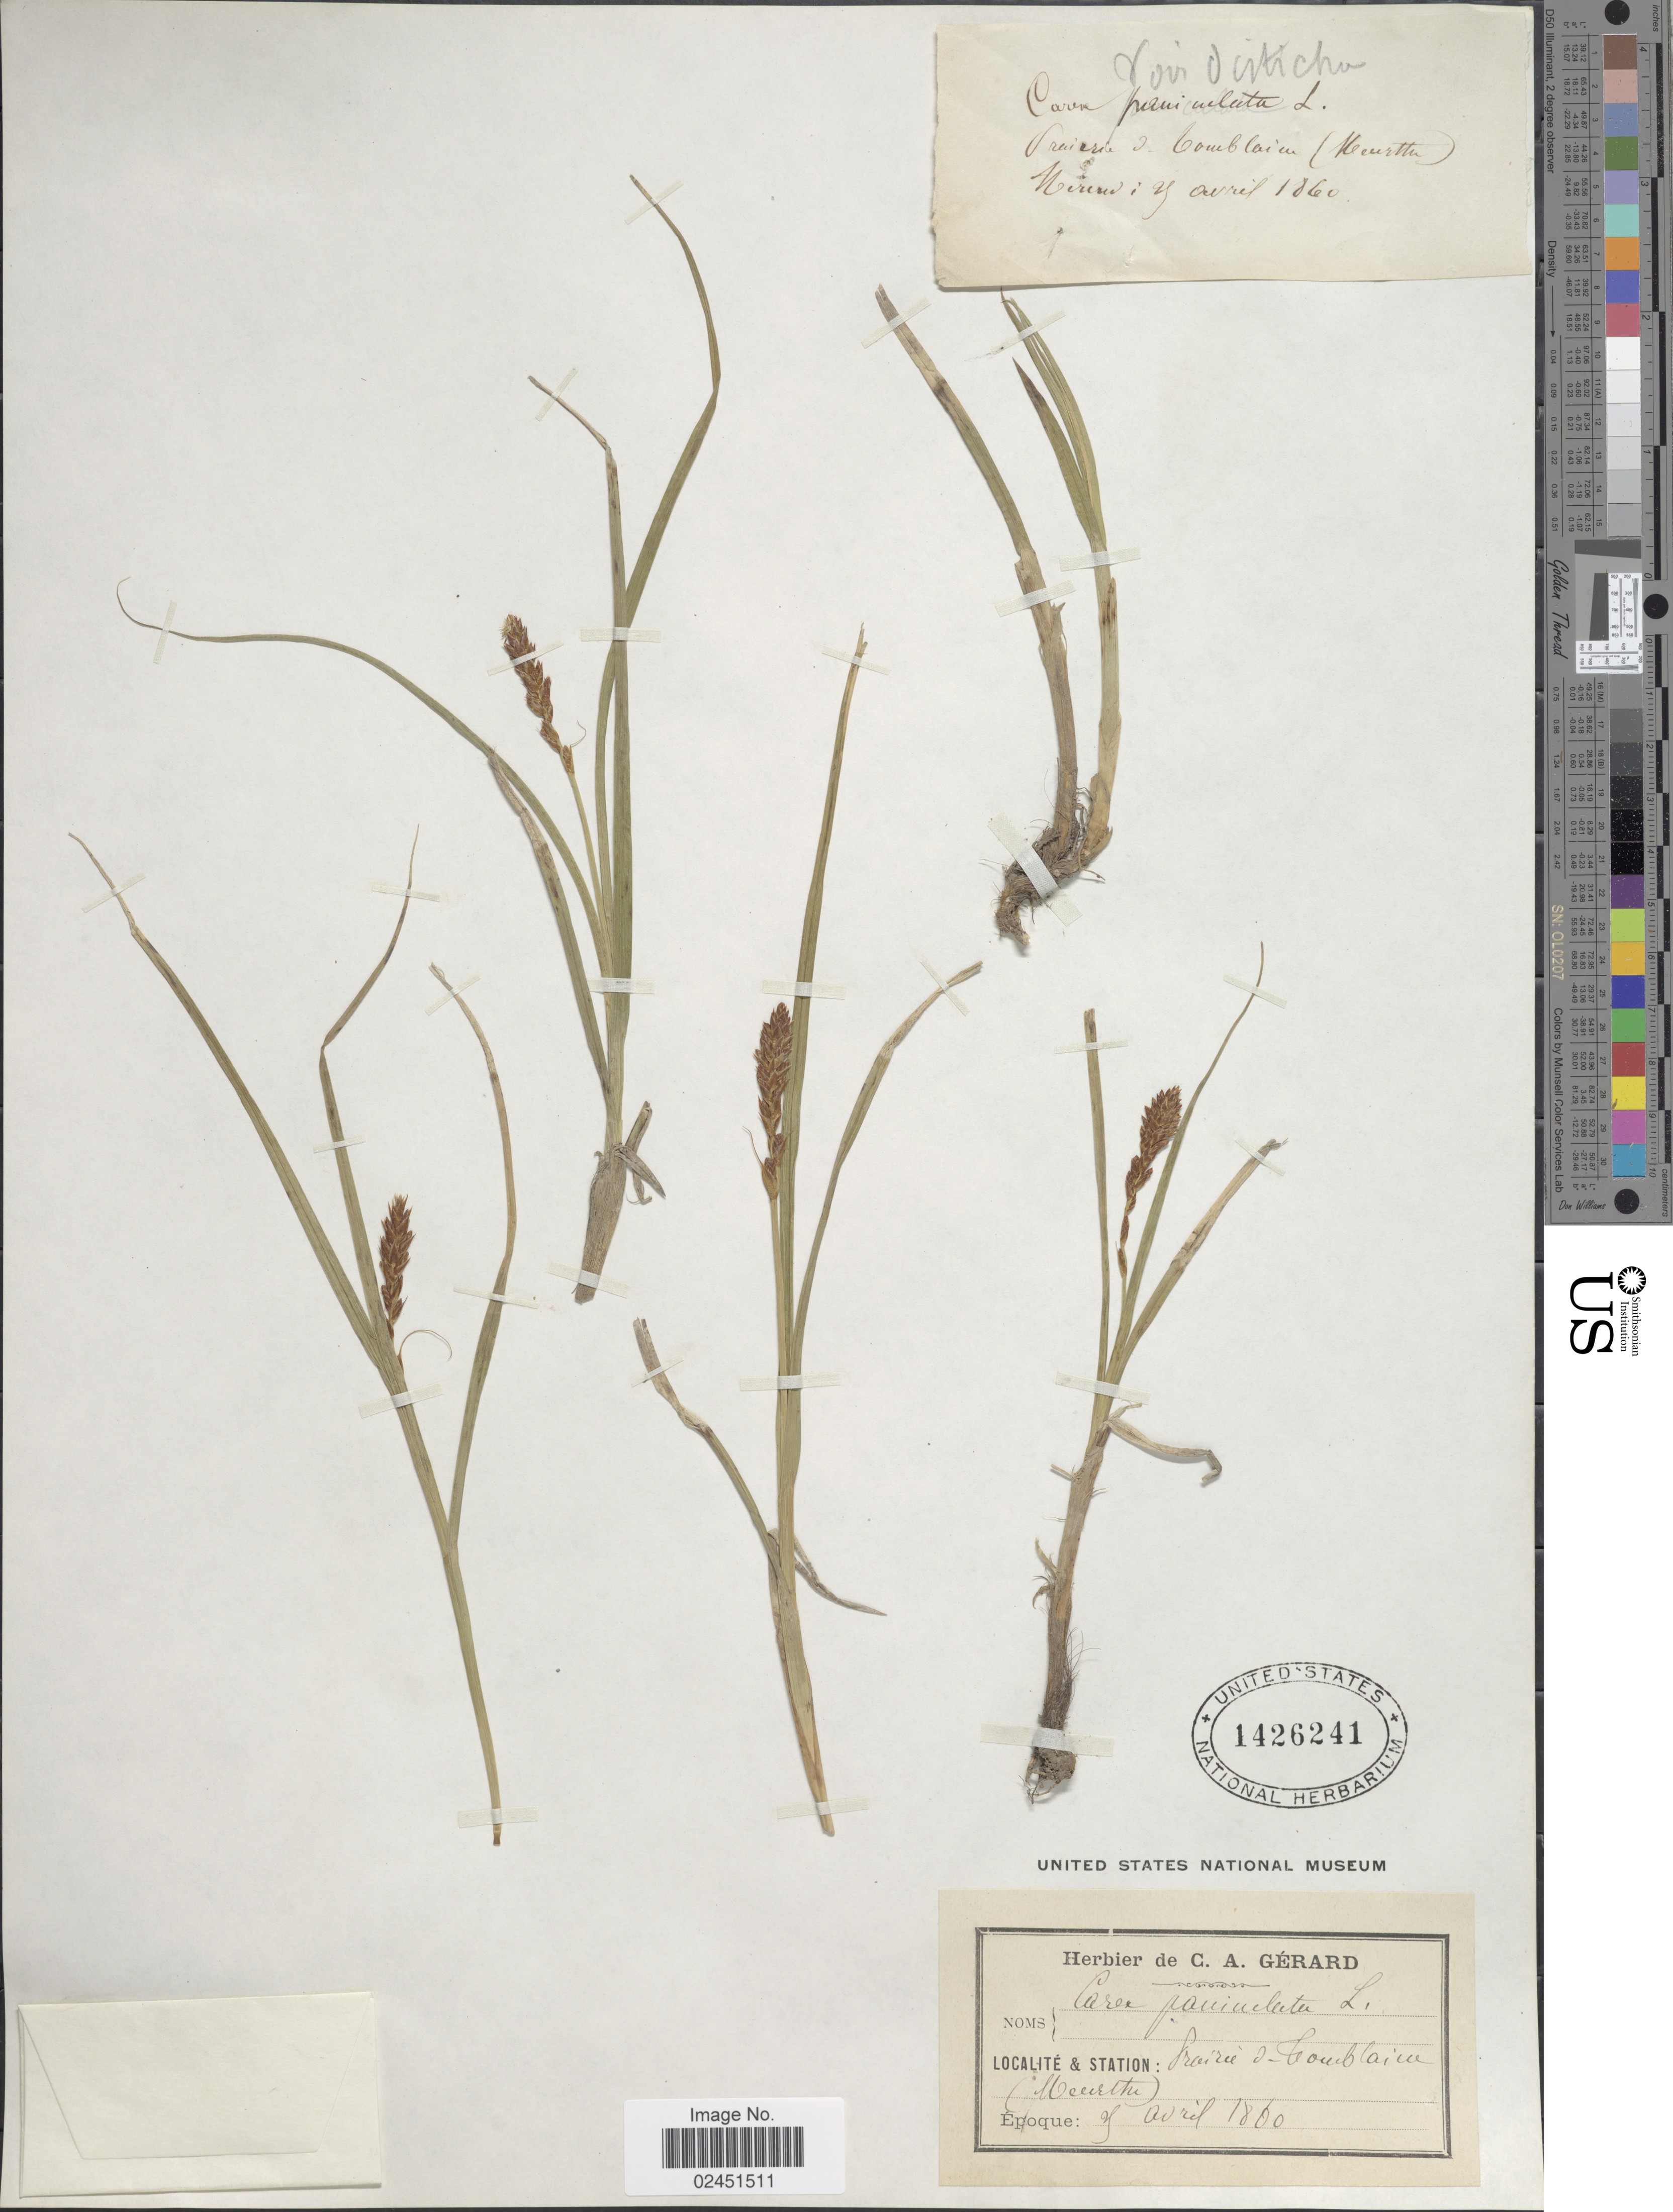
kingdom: Plantae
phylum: Tracheophyta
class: Liliopsida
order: Poales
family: Cyperaceae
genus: Carex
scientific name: Carex paniculata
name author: L.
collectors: C. Gerard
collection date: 1860-04-29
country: France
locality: Prairie d- Toublaicce (Meeirthi) [interpreted]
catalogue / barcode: US 1426241